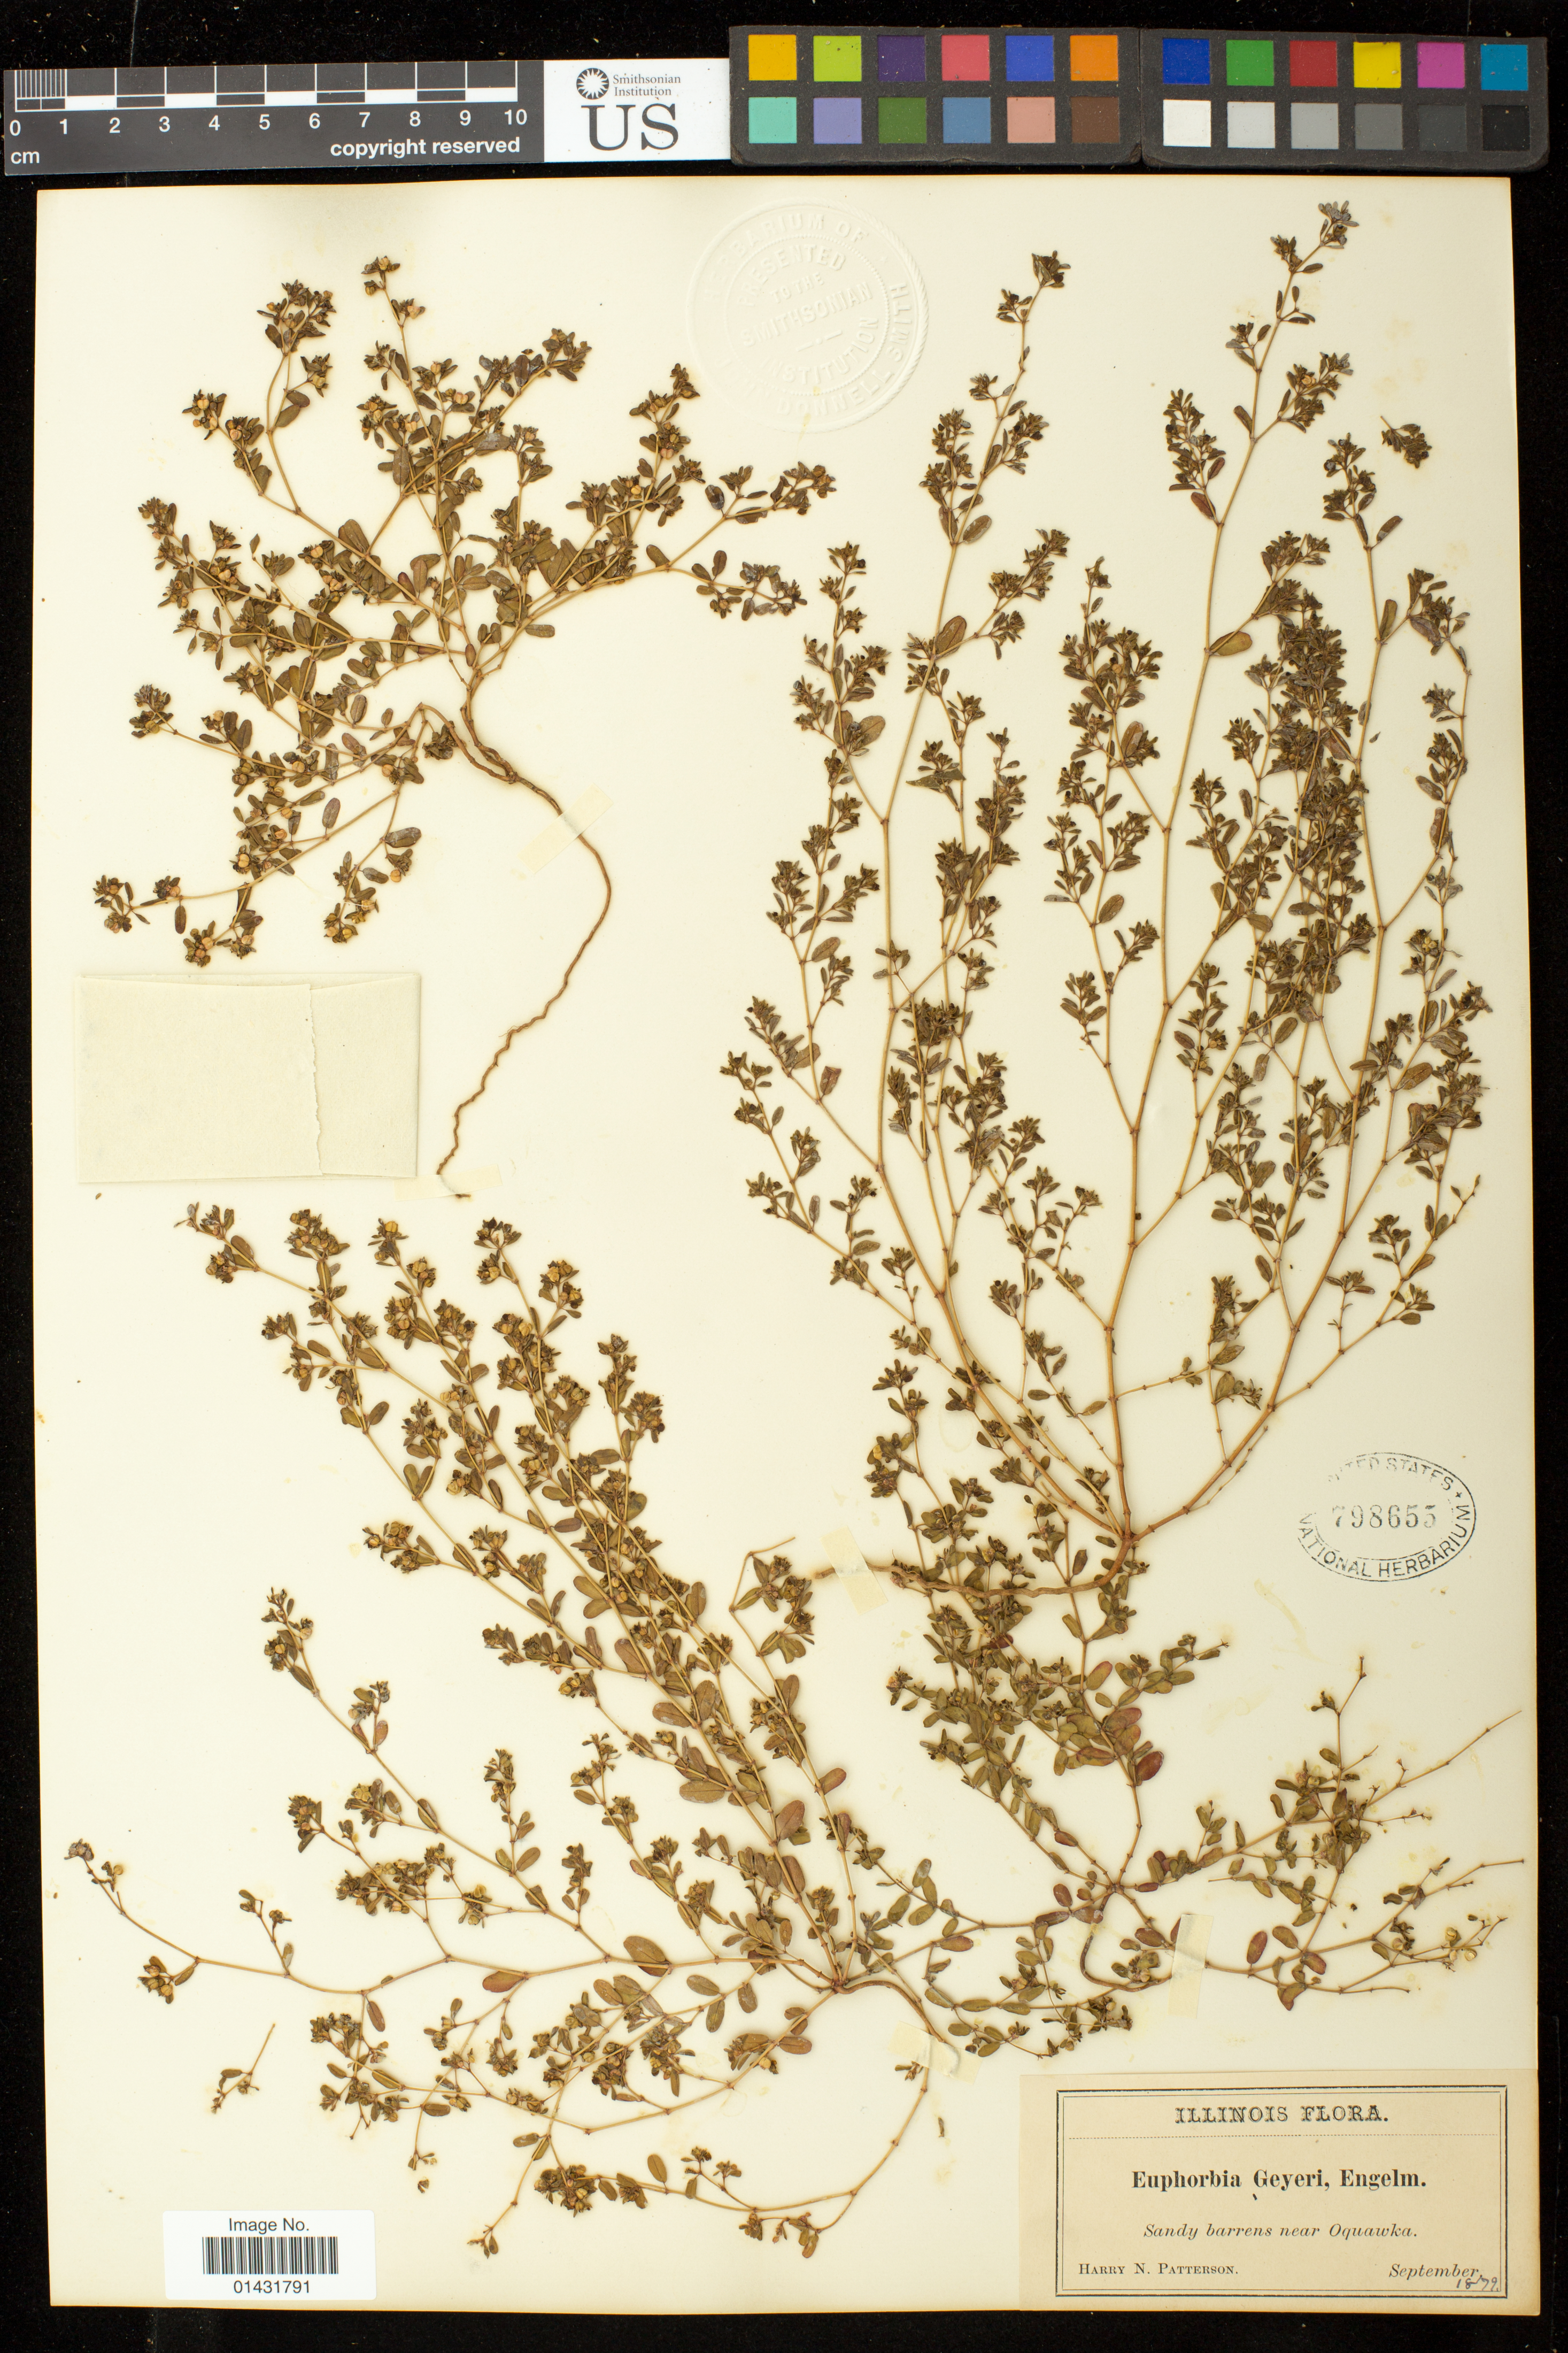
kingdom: Plantae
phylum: Tracheophyta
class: Magnoliopsida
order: Malpighiales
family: Euphorbiaceae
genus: Euphorbia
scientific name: Euphorbia geyeri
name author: Engelm.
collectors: H. N. Patterson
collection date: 1879-09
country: United States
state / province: Illinois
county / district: Henderson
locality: Sandy barrens near Oquawka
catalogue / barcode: US 798655